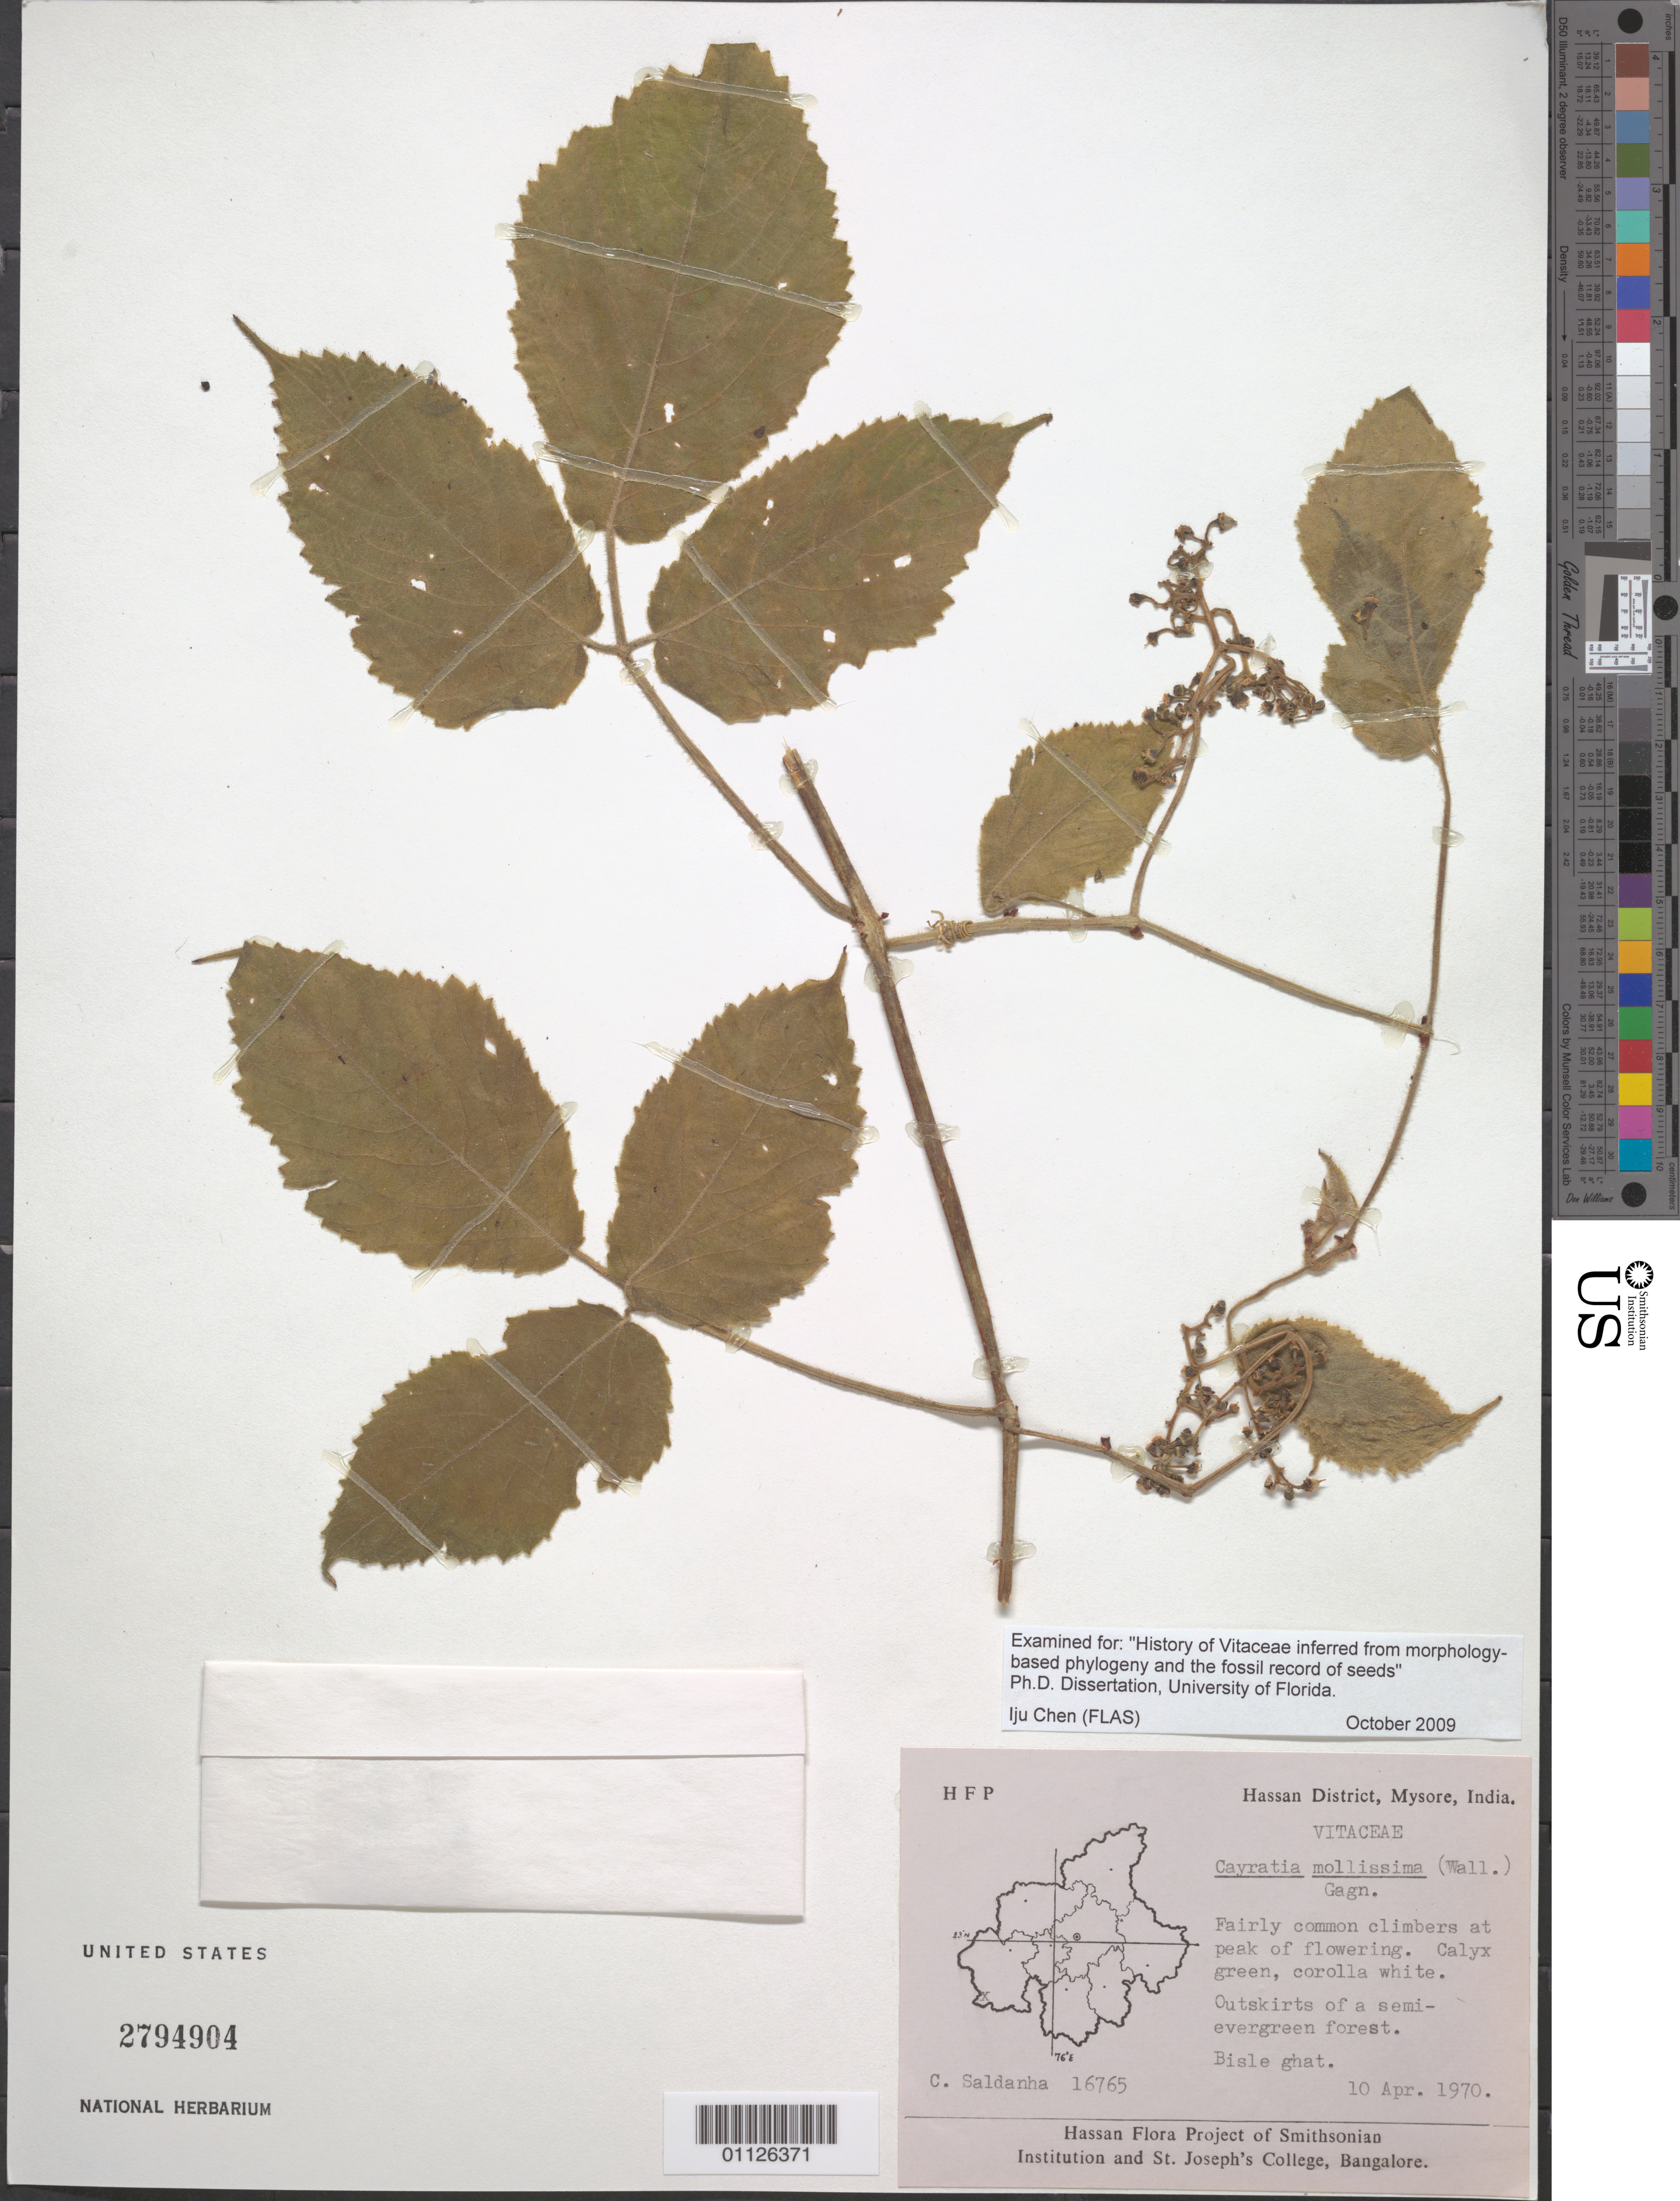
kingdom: Plantae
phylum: Tracheophyta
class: Magnoliopsida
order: Vitales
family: Vitaceae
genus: Cayratia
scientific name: Cayratia mollissima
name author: (A. Wall) Gagnep.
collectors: C. J. Saldanha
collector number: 16765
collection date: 1970-04-10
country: India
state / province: Karnataka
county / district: Mysore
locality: Bisle Ghat.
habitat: Fairly common climbers. Outskirts of a semi-evergreen forest.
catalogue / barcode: US 2794904